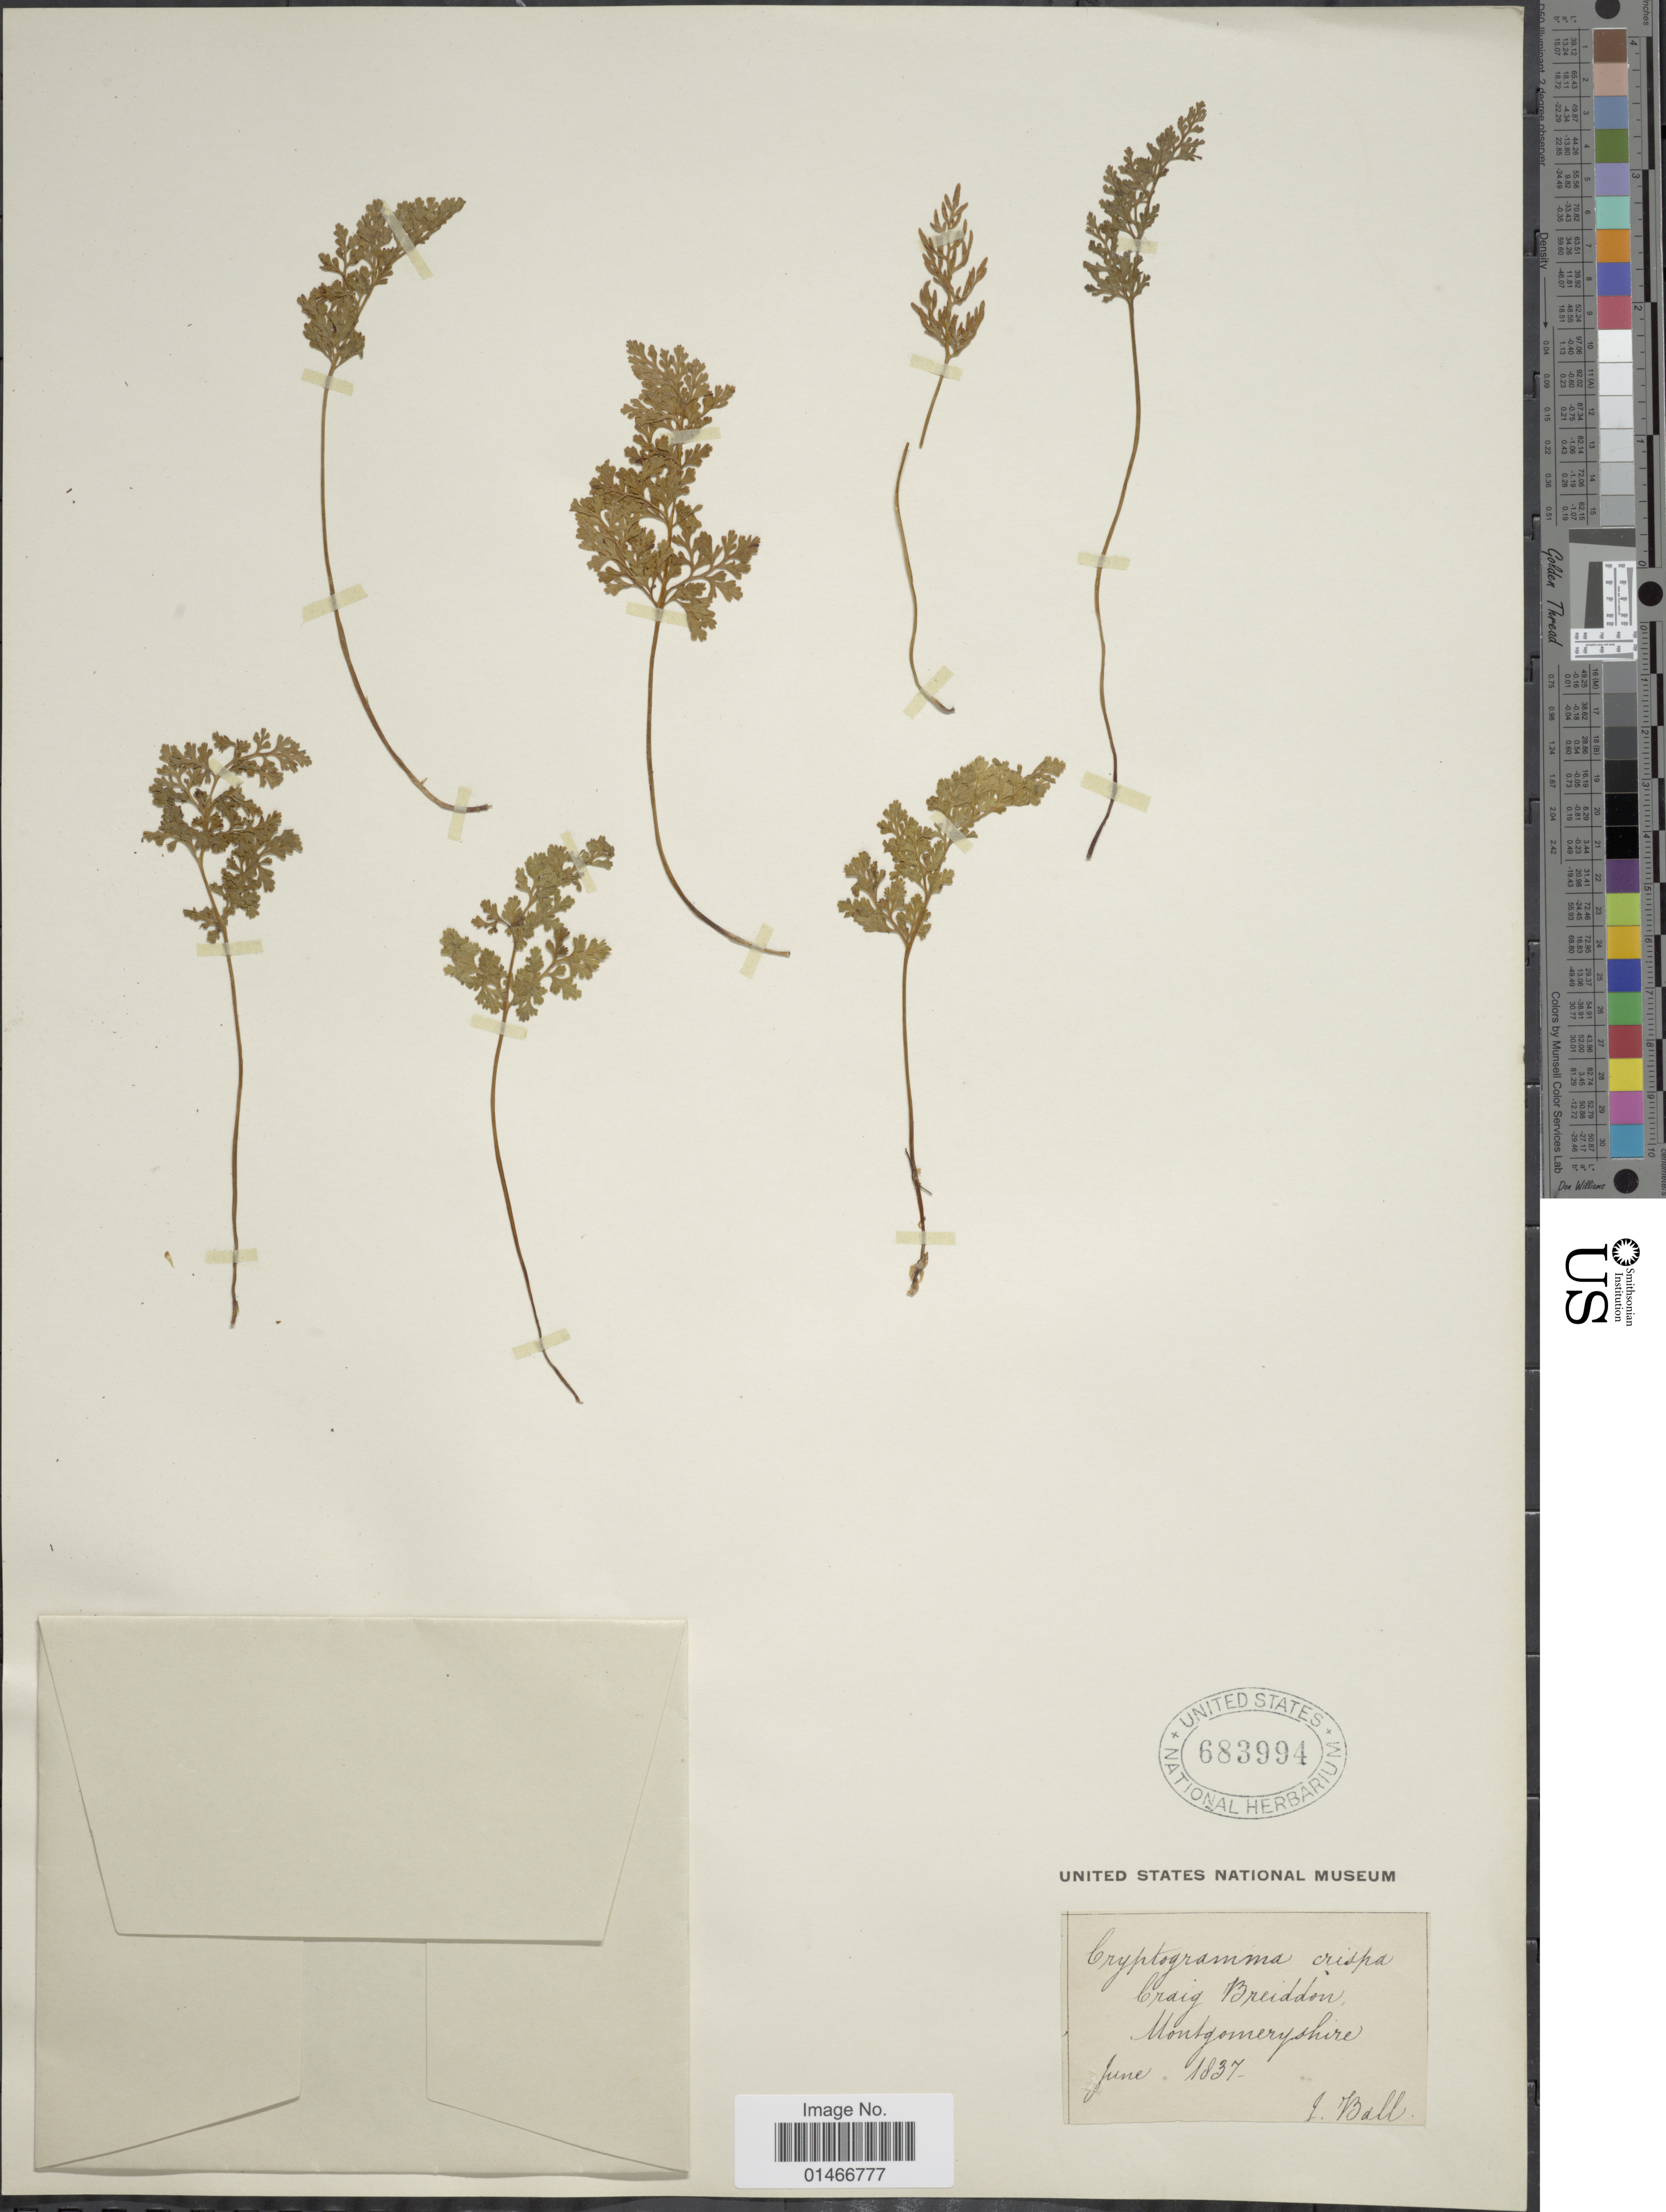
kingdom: Plantae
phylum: Tracheophyta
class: Polypodiopsida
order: Polypodiales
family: Pteridaceae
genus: Cryptogramma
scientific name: Cryptogramma crispa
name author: Fernald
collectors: J. Ball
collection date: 1837-06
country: United Kingdom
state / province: Wales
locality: Montgomeryshire.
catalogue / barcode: US 683994